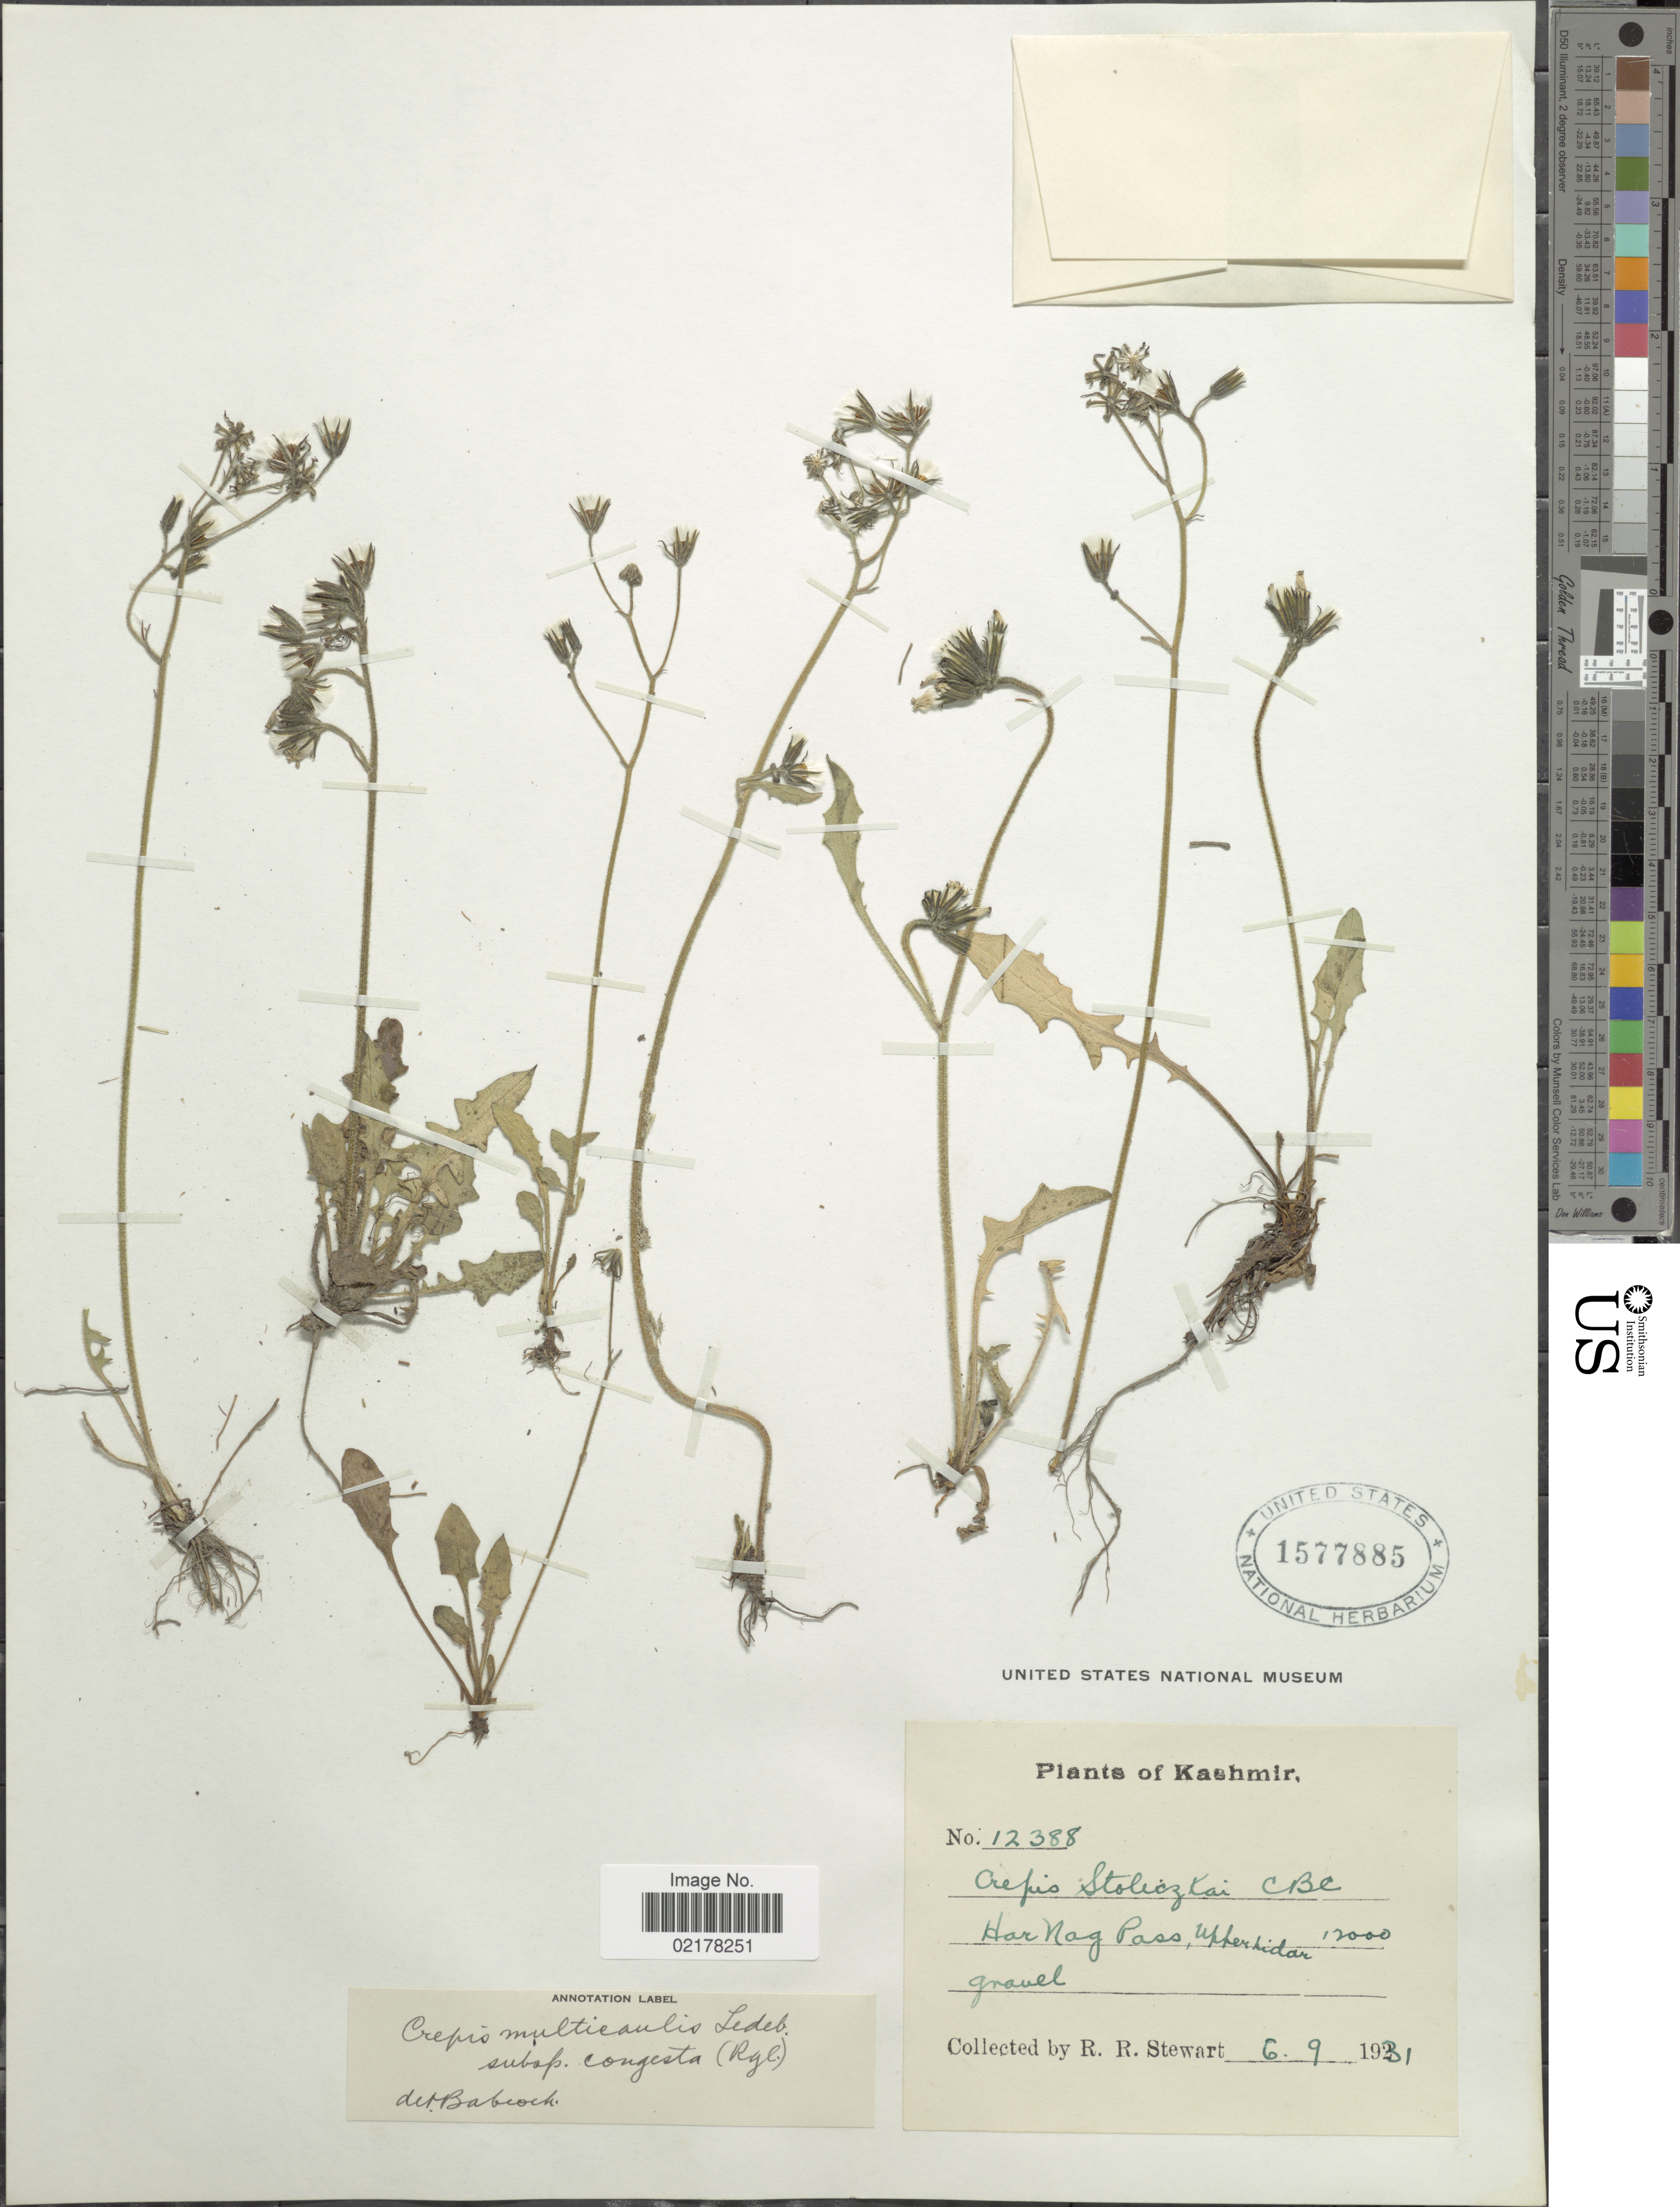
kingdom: Plantae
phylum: Tracheophyta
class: Magnoliopsida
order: Asterales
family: Asteraceae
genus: Crepis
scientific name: Crepis multicaulis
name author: Ledeb.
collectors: R. R. Stewart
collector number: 12388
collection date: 1931-09-06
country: India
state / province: Jammu and Kashmir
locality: Kashmir. Har Nag Pass,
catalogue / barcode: US 1577885